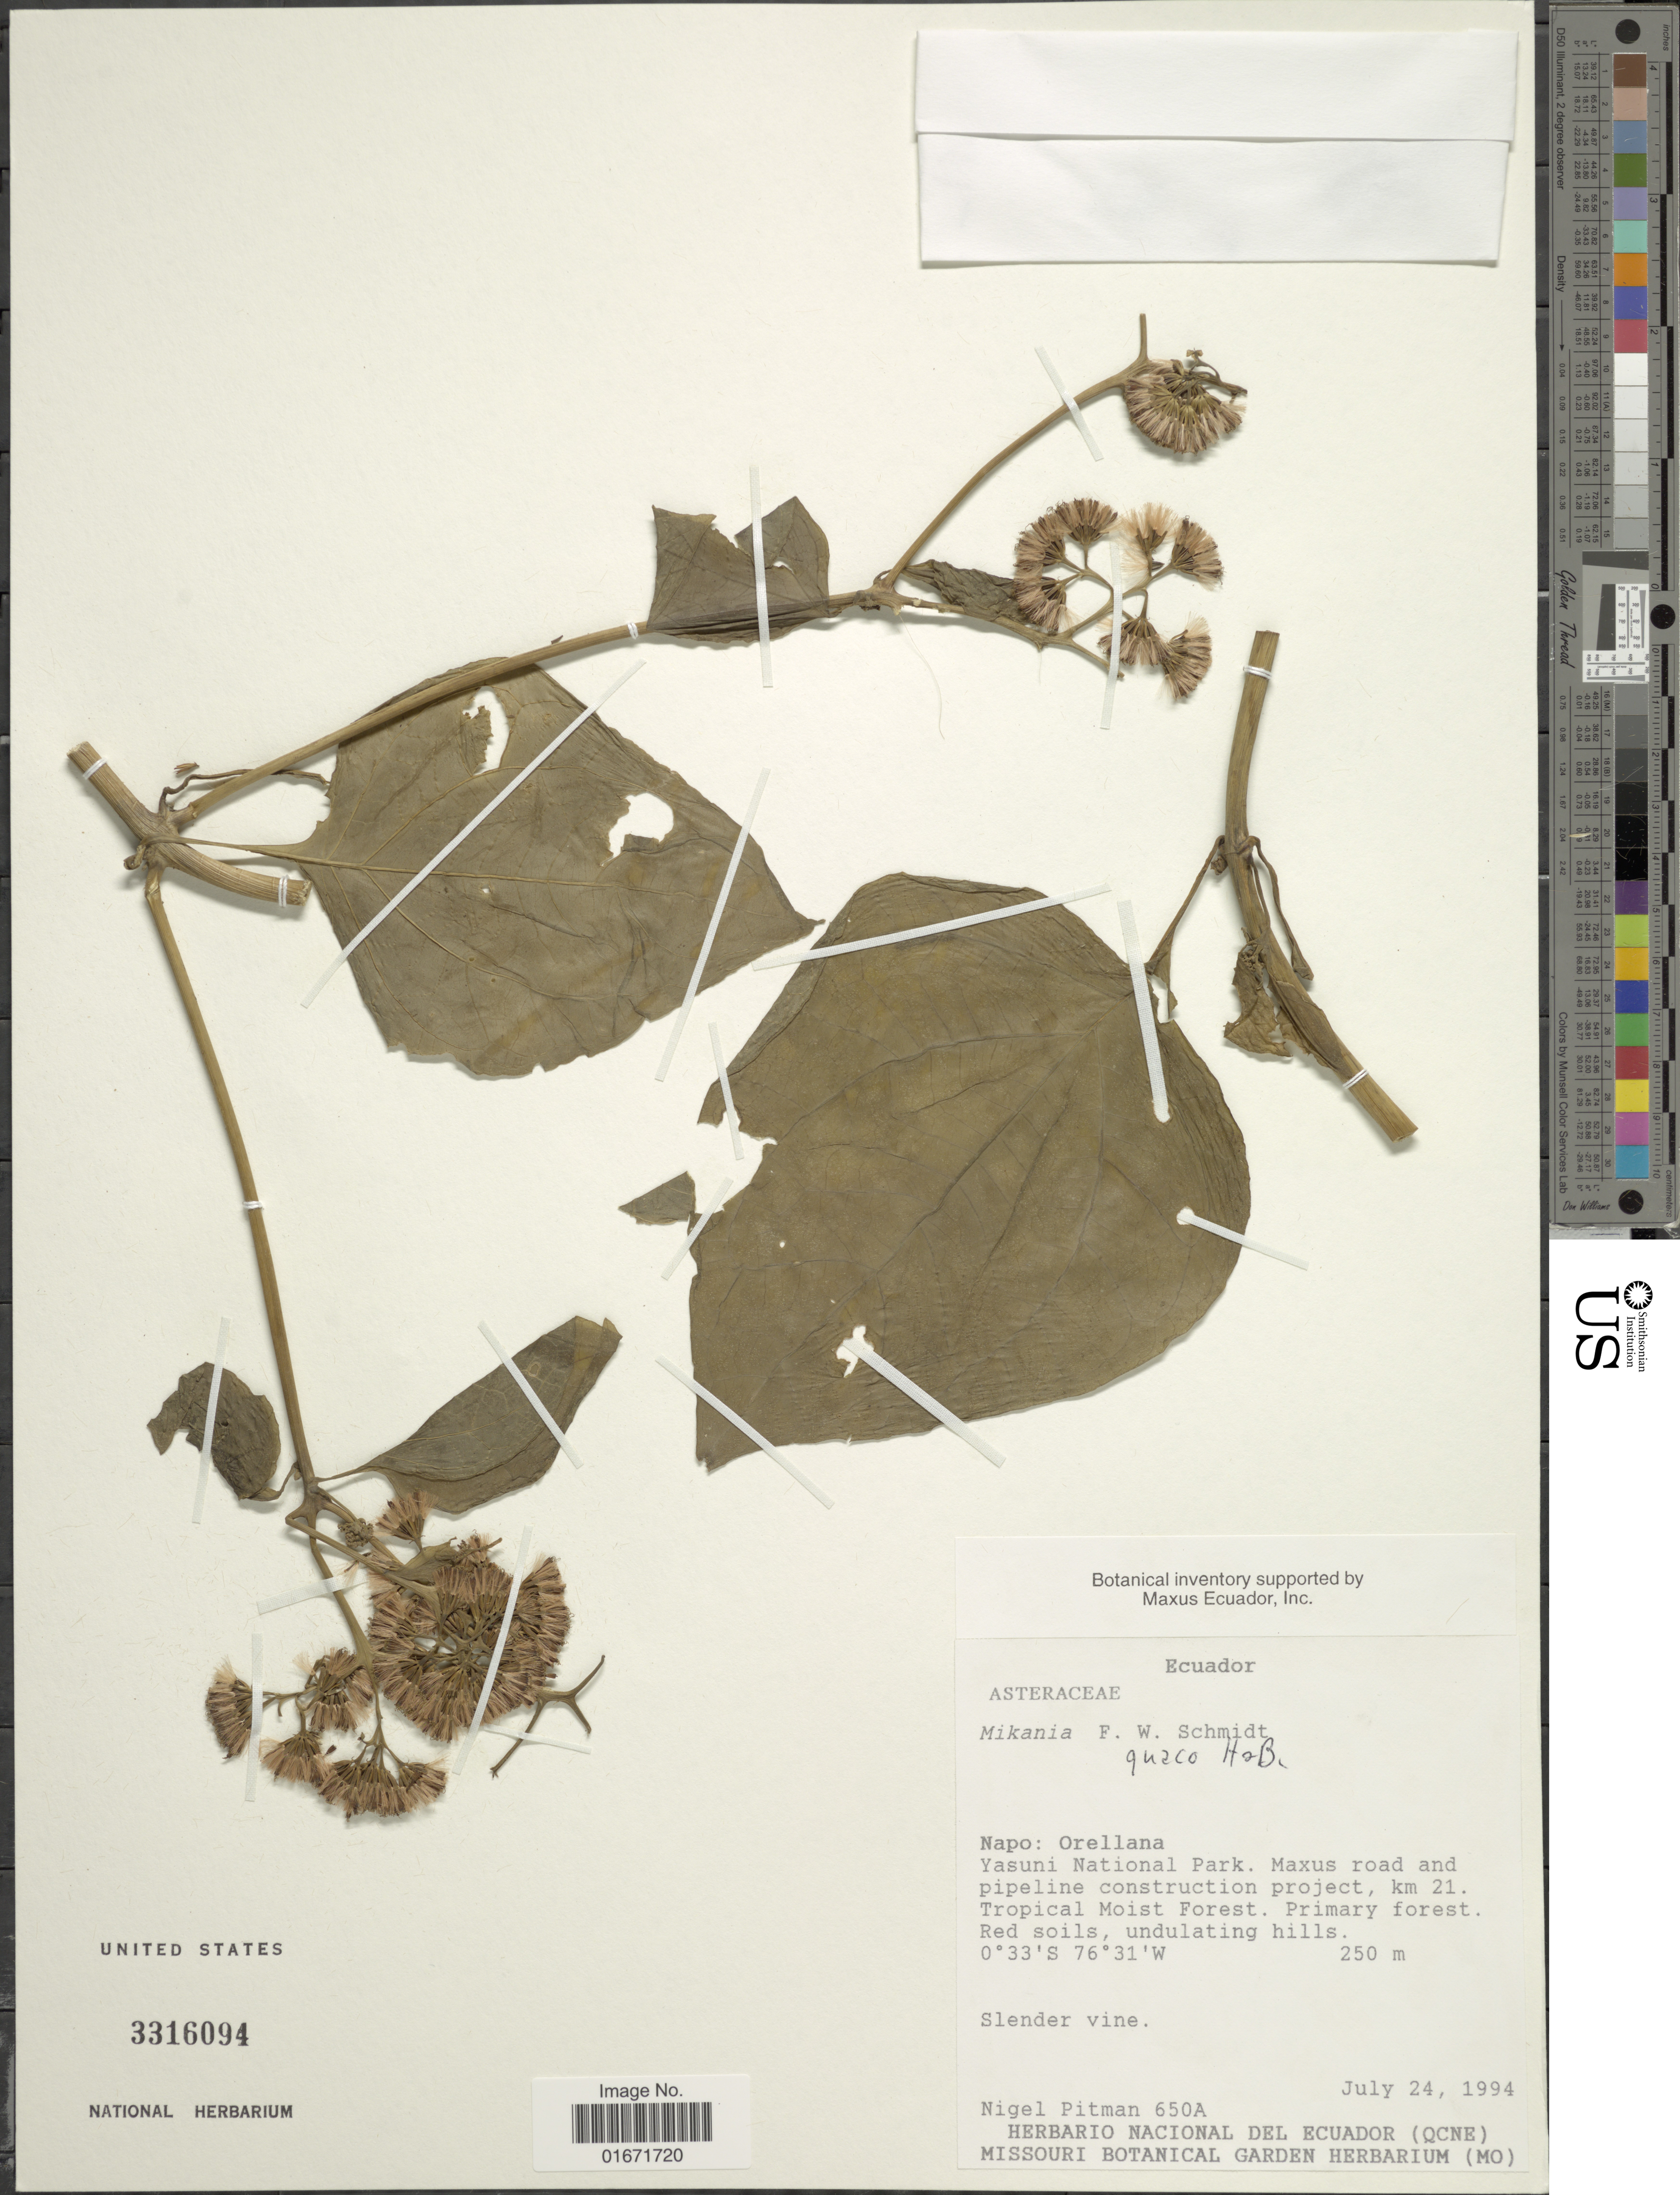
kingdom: Plantae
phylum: Tracheophyta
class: Magnoliopsida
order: Asterales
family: Asteraceae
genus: Mikania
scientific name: Mikania guaco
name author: Humb. & Bonpl.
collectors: N. Pitman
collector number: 650A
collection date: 1994-07-24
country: Ecuador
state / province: Napo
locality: Napo: Orellana. Yasuni National Park. Maxus road and pipeline construction project, km 21. Tropical Moist Forest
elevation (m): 250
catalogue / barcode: US 3316094